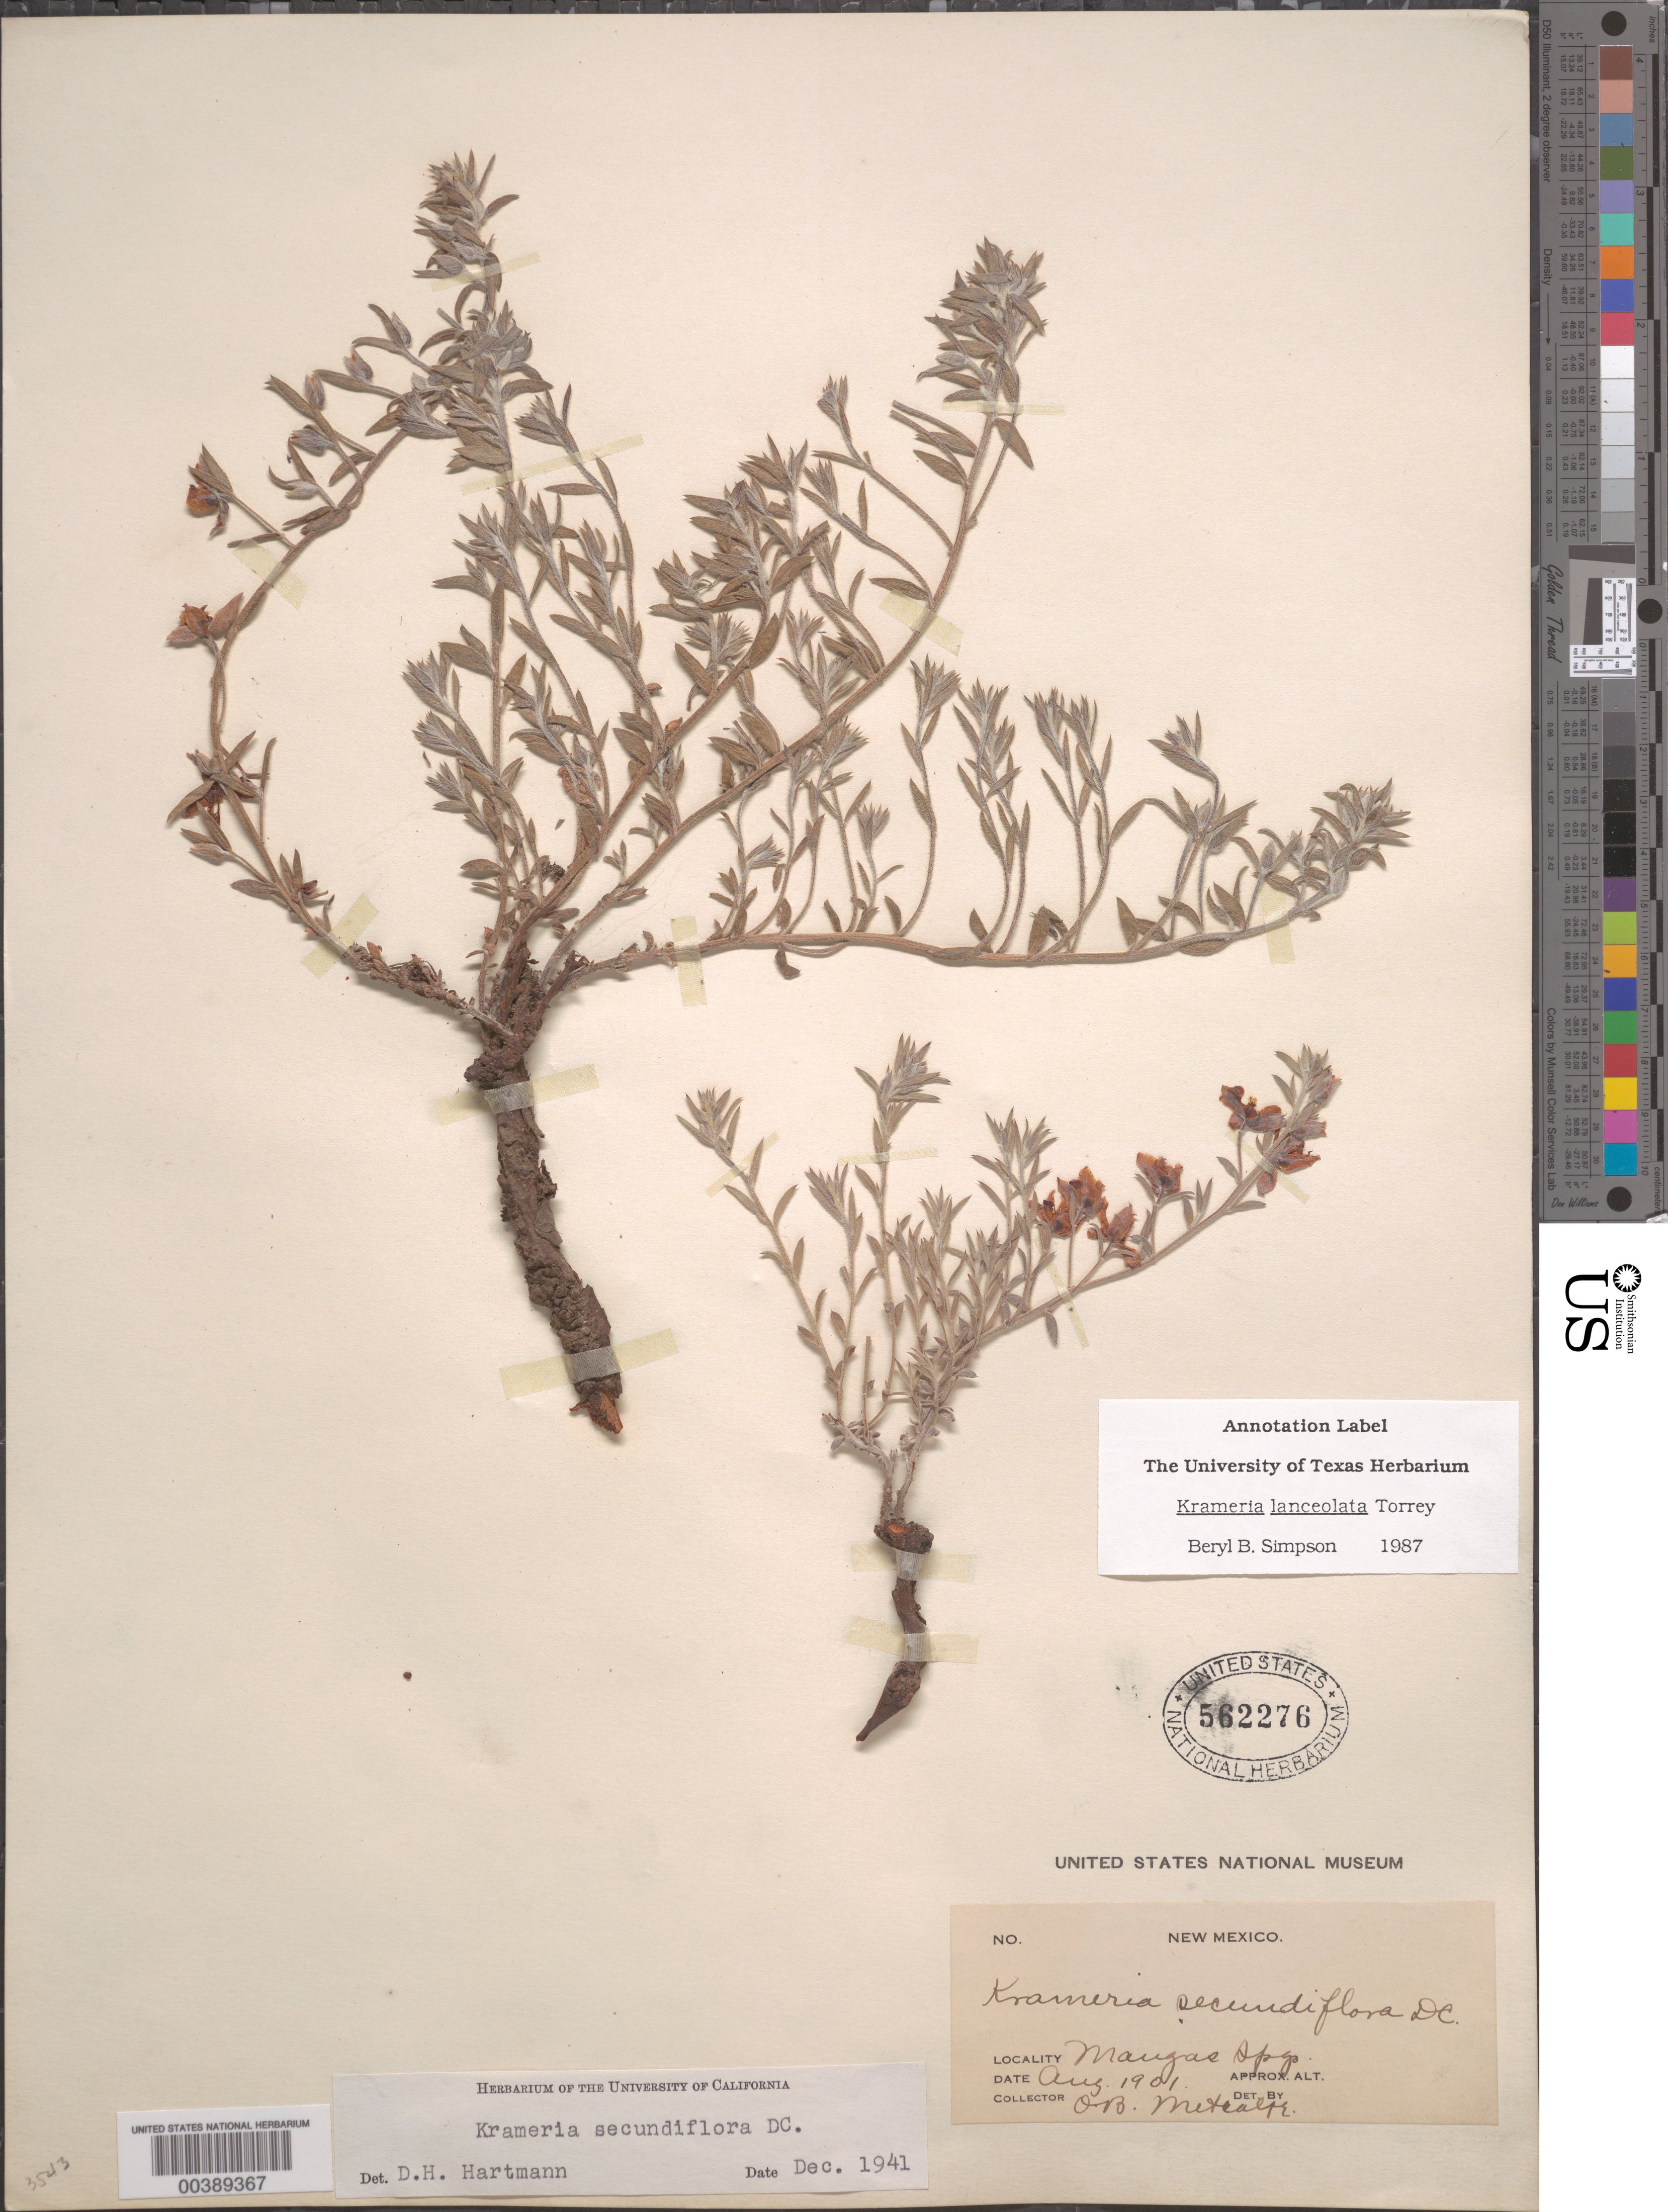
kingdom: Plantae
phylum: Tracheophyta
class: Magnoliopsida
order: Zygophyllales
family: Krameriaceae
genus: Krameria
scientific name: Krameria lanceolata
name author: Torr.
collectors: O. B. Metcalfe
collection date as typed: Aug 1901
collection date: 1901-08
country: United States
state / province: New Mexico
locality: Mangas springs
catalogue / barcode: US 562276